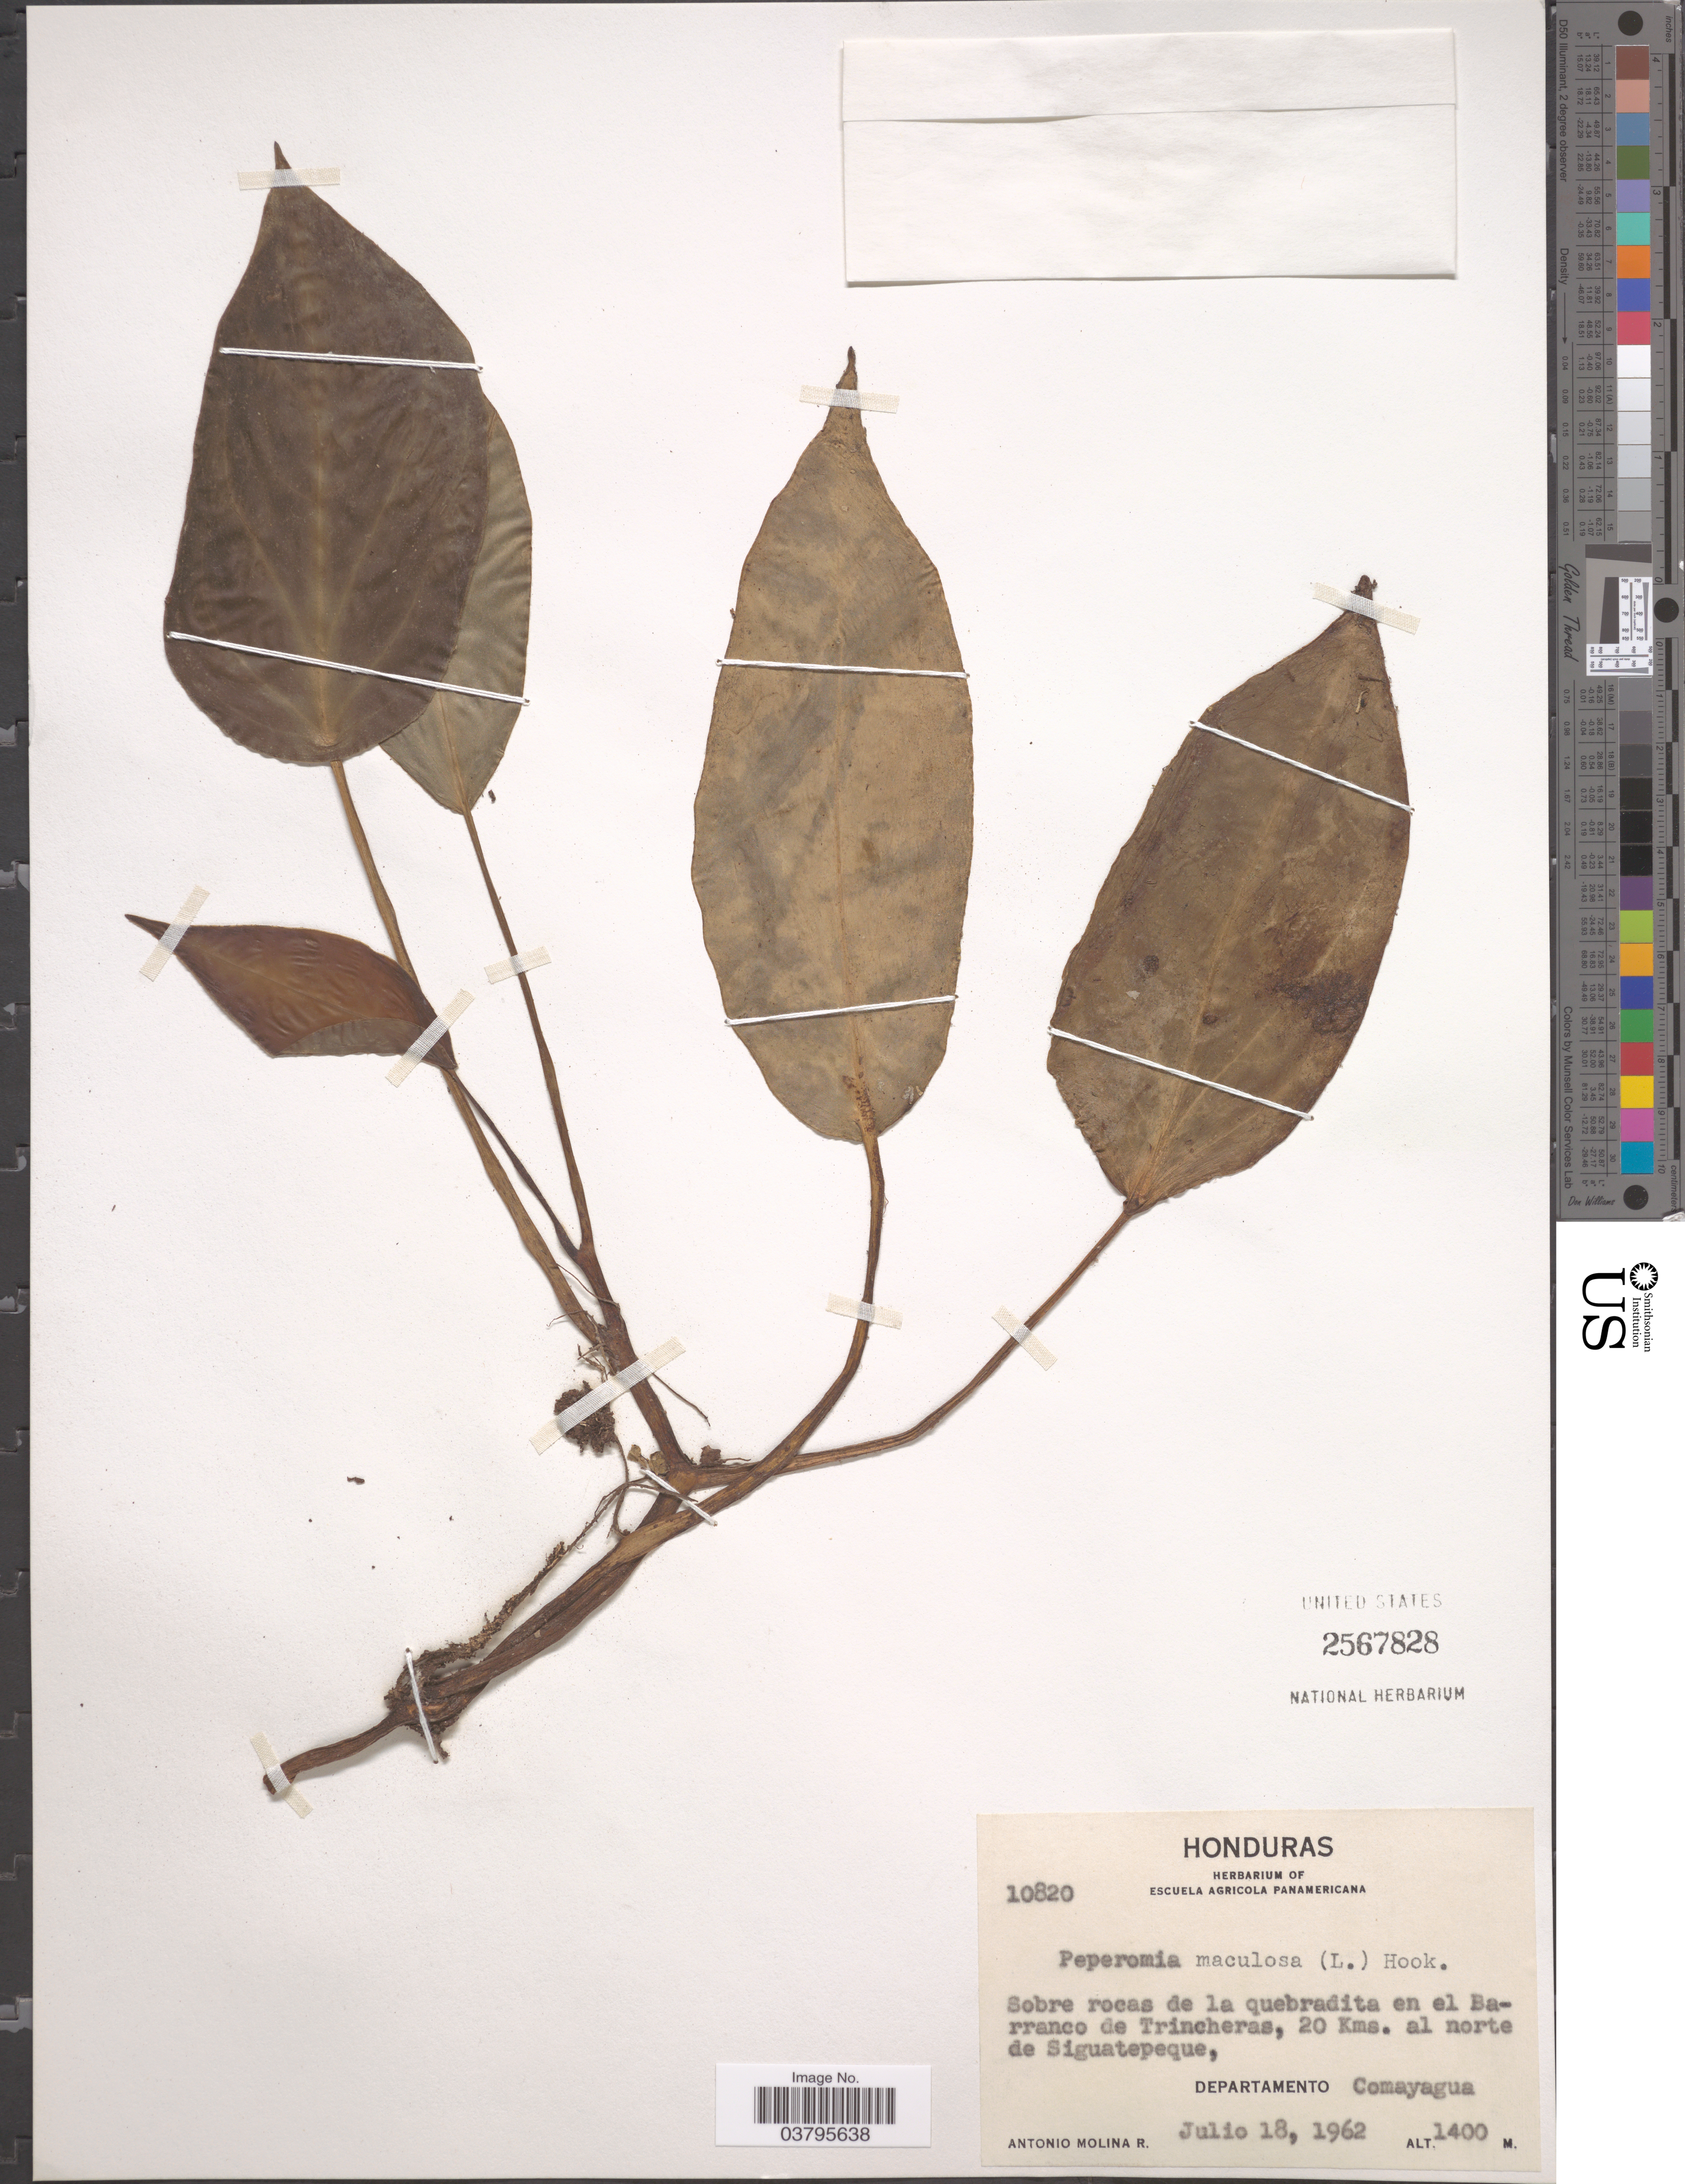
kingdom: Plantae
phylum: Tracheophyta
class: Magnoliopsida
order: Piperales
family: Piperaceae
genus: Peperomia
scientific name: Peperomia maculosa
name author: (L.) Hook.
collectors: A. Molina R.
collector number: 10820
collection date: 1962-07-18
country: Honduras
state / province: Comayagua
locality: En el Barranco de Trincheras, 20 Kms. al norte de Siguatepeque, Departamento Comayagua.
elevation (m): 1400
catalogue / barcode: US 2567828